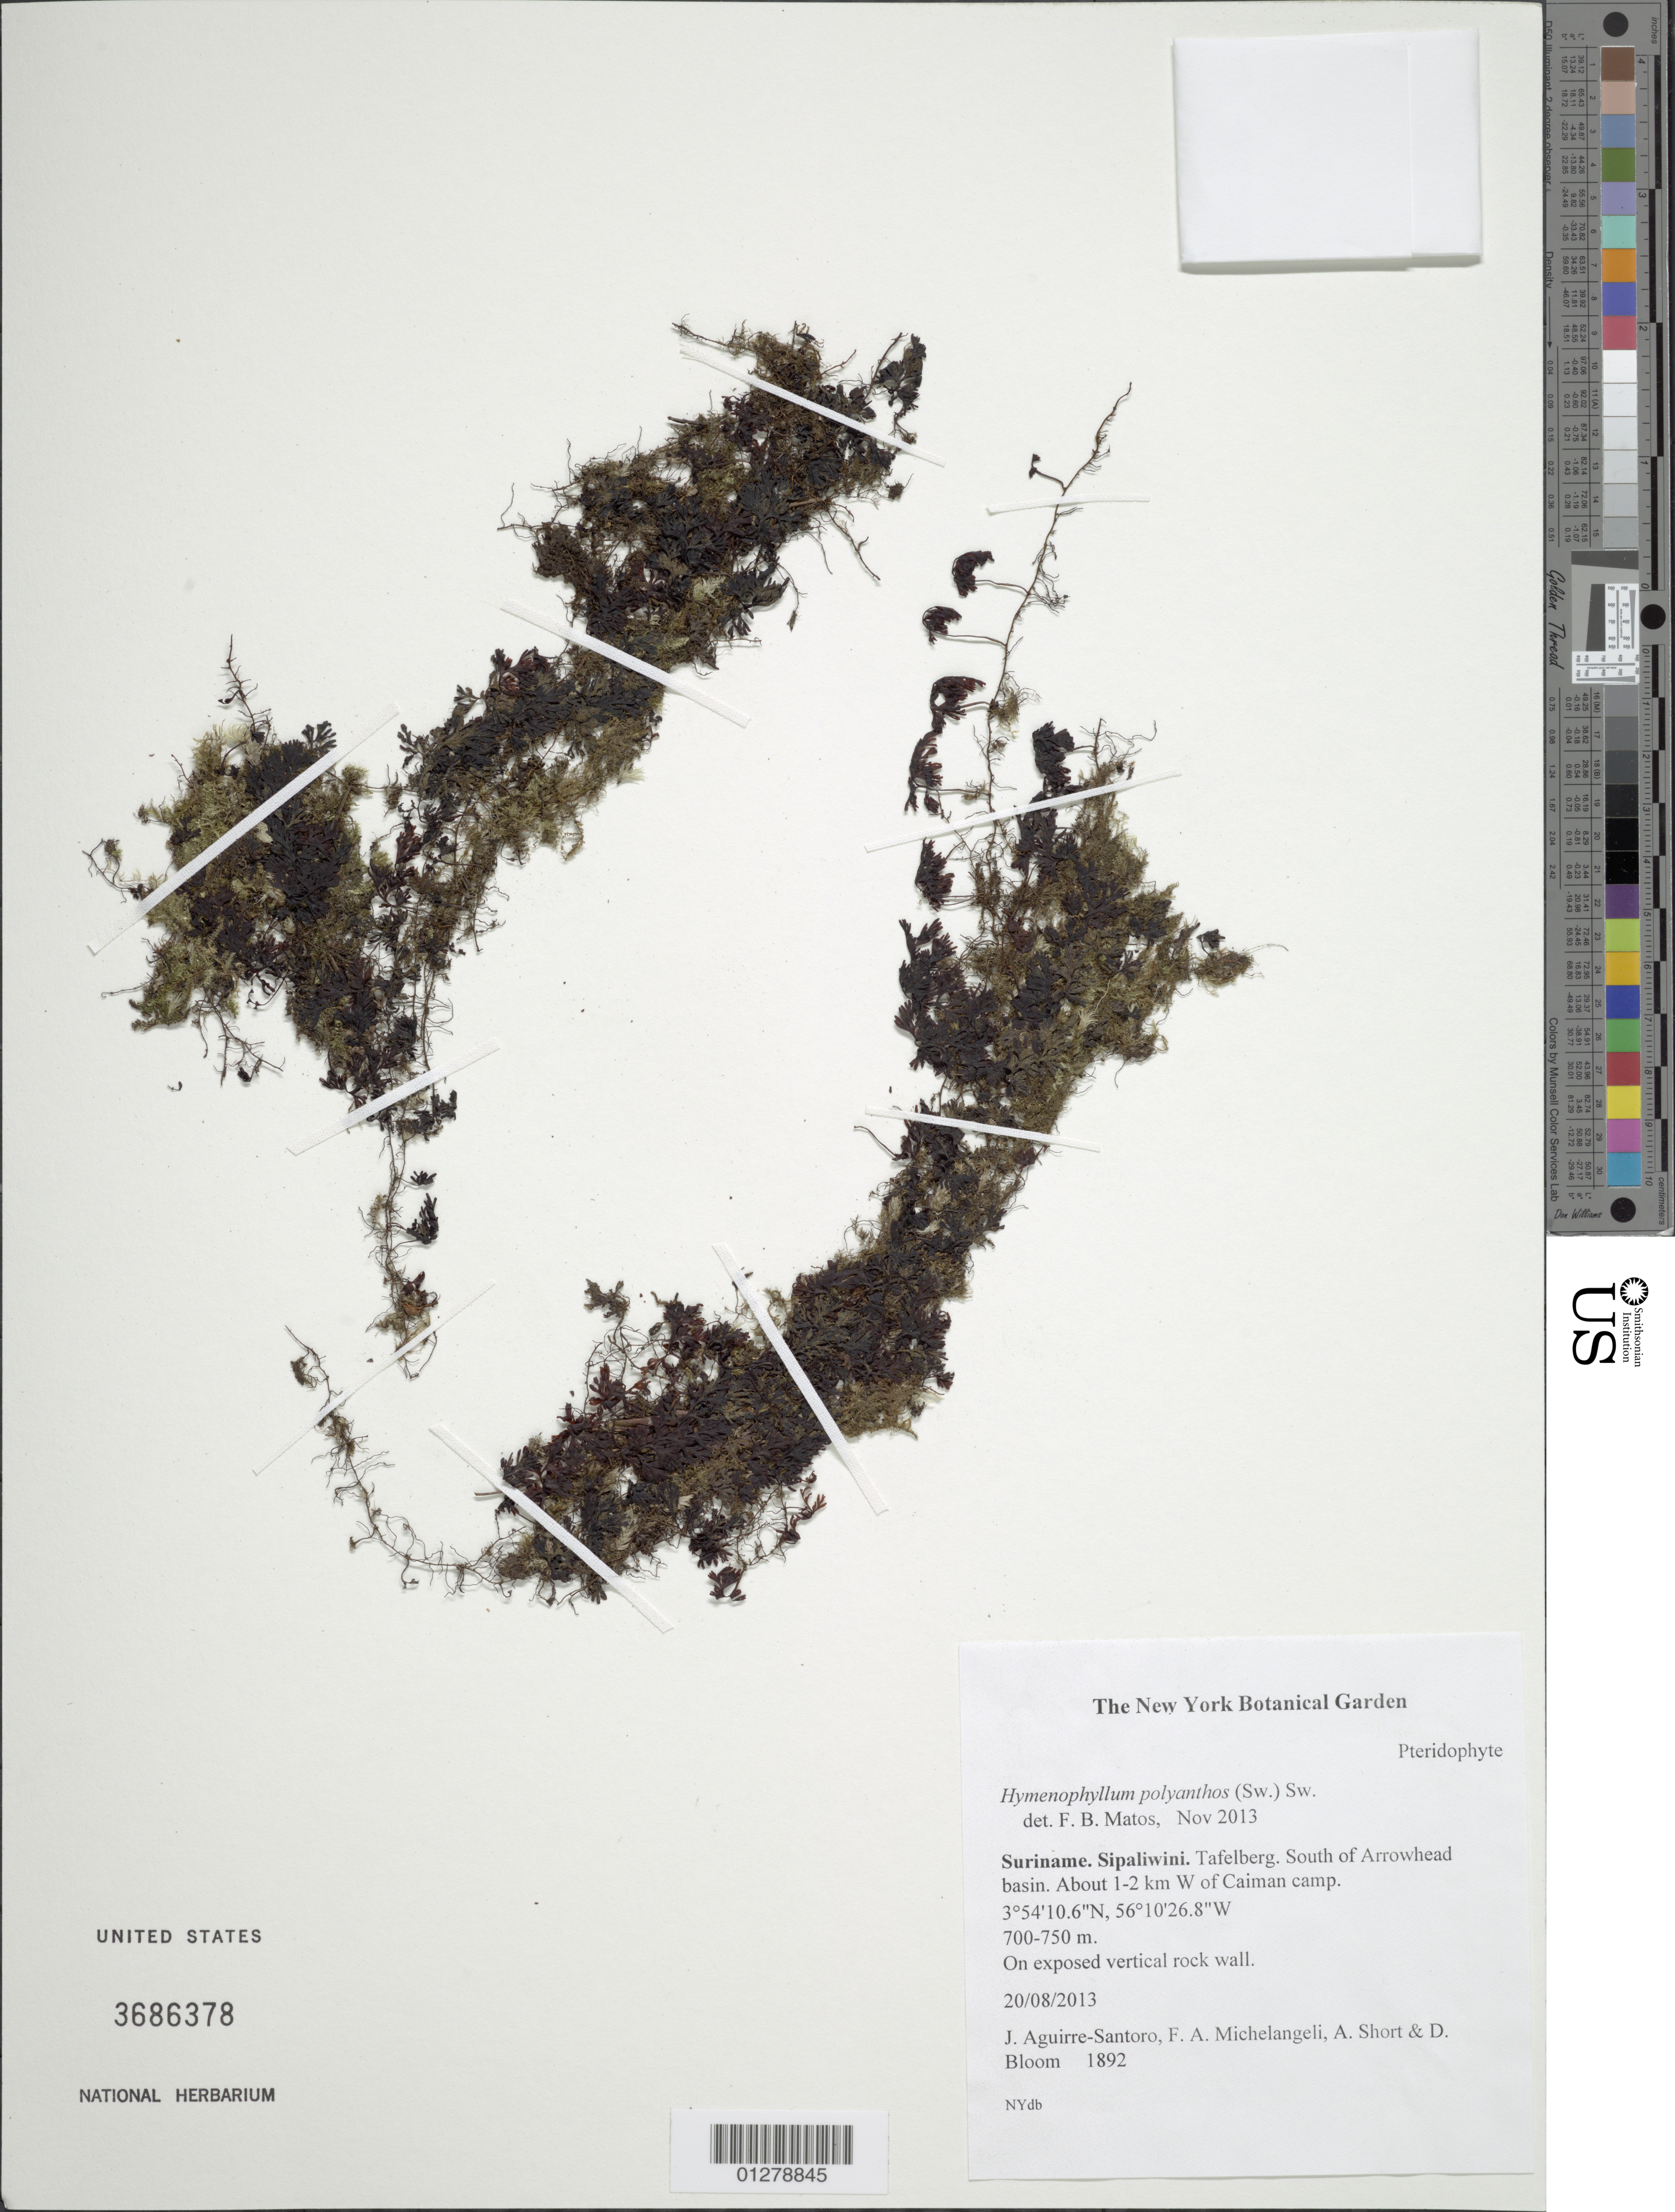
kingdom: Plantae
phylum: Tracheophyta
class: Polypodiopsida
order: Hymenophyllales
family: Hymenophyllaceae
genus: Hymenophyllum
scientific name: Hymenophyllum polyanthos var. polyanthos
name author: (Sw.) Sw.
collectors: F. A. Michelangeli, A. Short & D. Bloom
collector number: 1892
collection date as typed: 20 Aug 2013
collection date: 2013-08-20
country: Suriname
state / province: Sipaliwini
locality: Tafelberg. South of Arrowhead basin. About 1-2 km W of Caiman camp.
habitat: On exposed vertical rock wall.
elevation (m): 700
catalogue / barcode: US 3686378